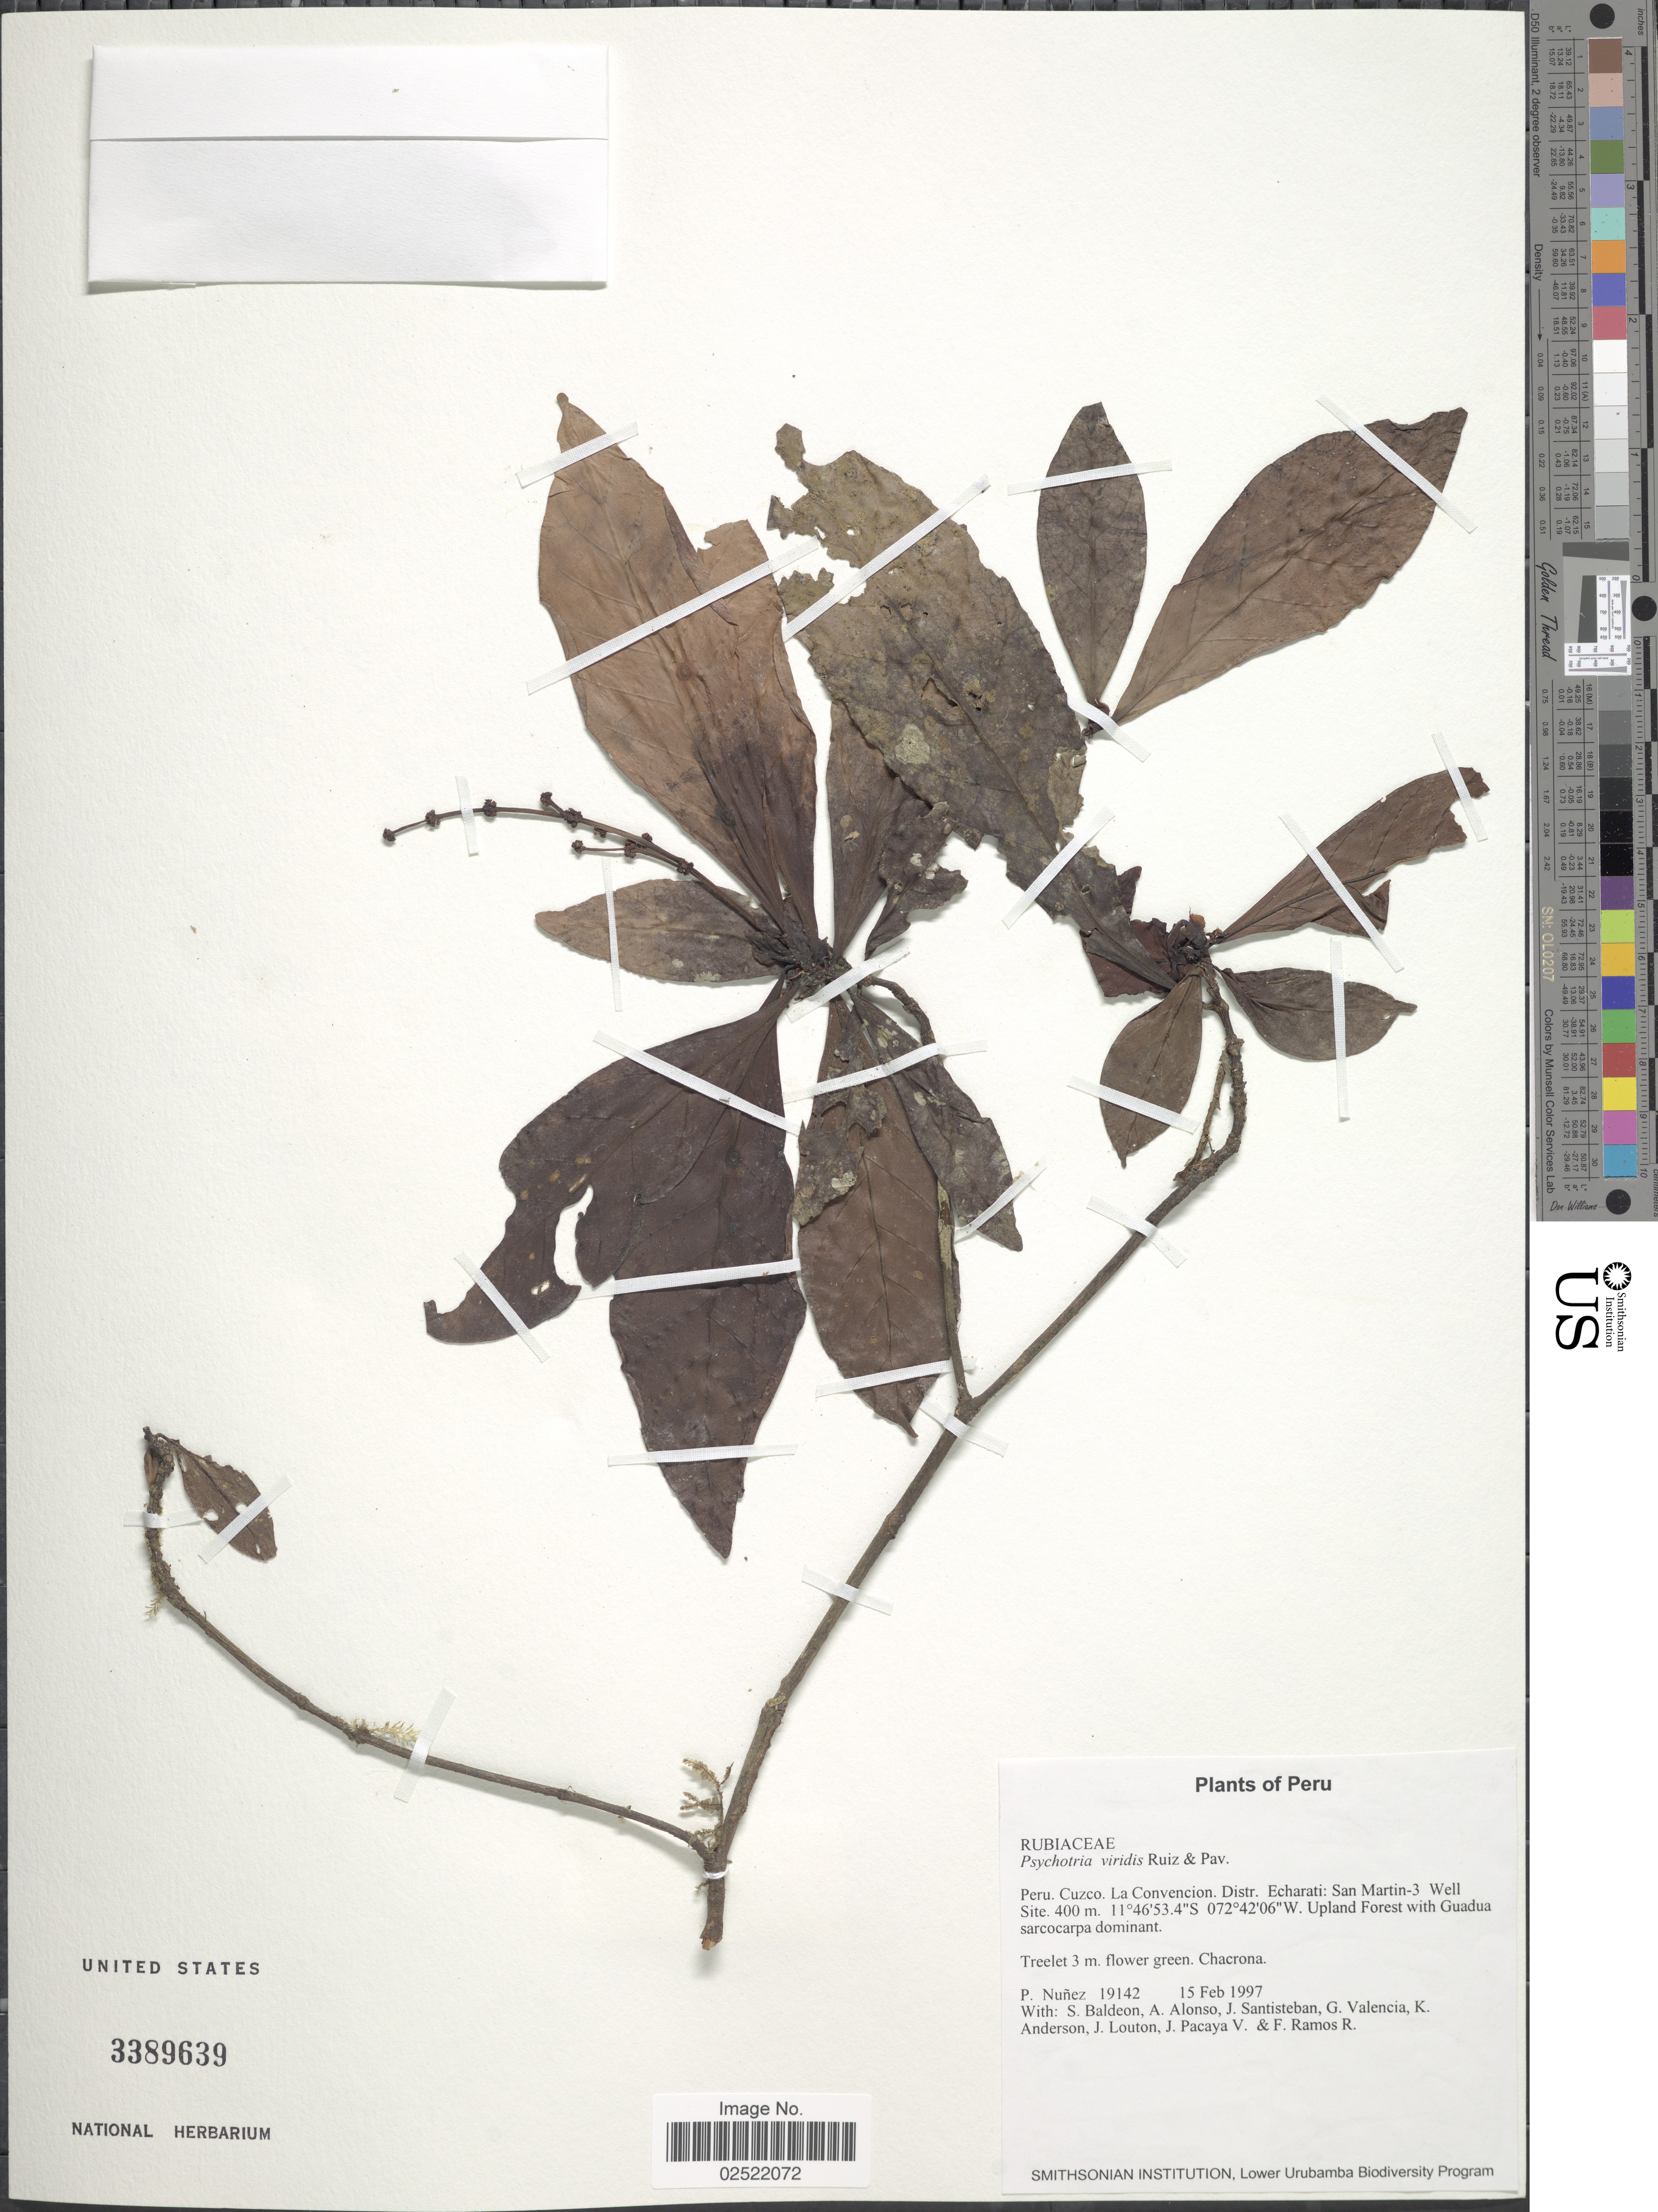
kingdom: Plantae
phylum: Tracheophyta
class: Magnoliopsida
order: Gentianales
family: Rubiaceae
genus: Psychotria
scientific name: Psychotria viridis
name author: Ruiz & Pav.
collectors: P. Nuñez V., S. Baldeon, A. Alonso, J. Santisteban & et al.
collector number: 19142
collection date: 1997-02-15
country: Peru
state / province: Cusco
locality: Peru. Cuzco. La Convencion. Distr. Echarati: San Martin-3 Well Site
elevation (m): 400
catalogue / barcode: US 3389639